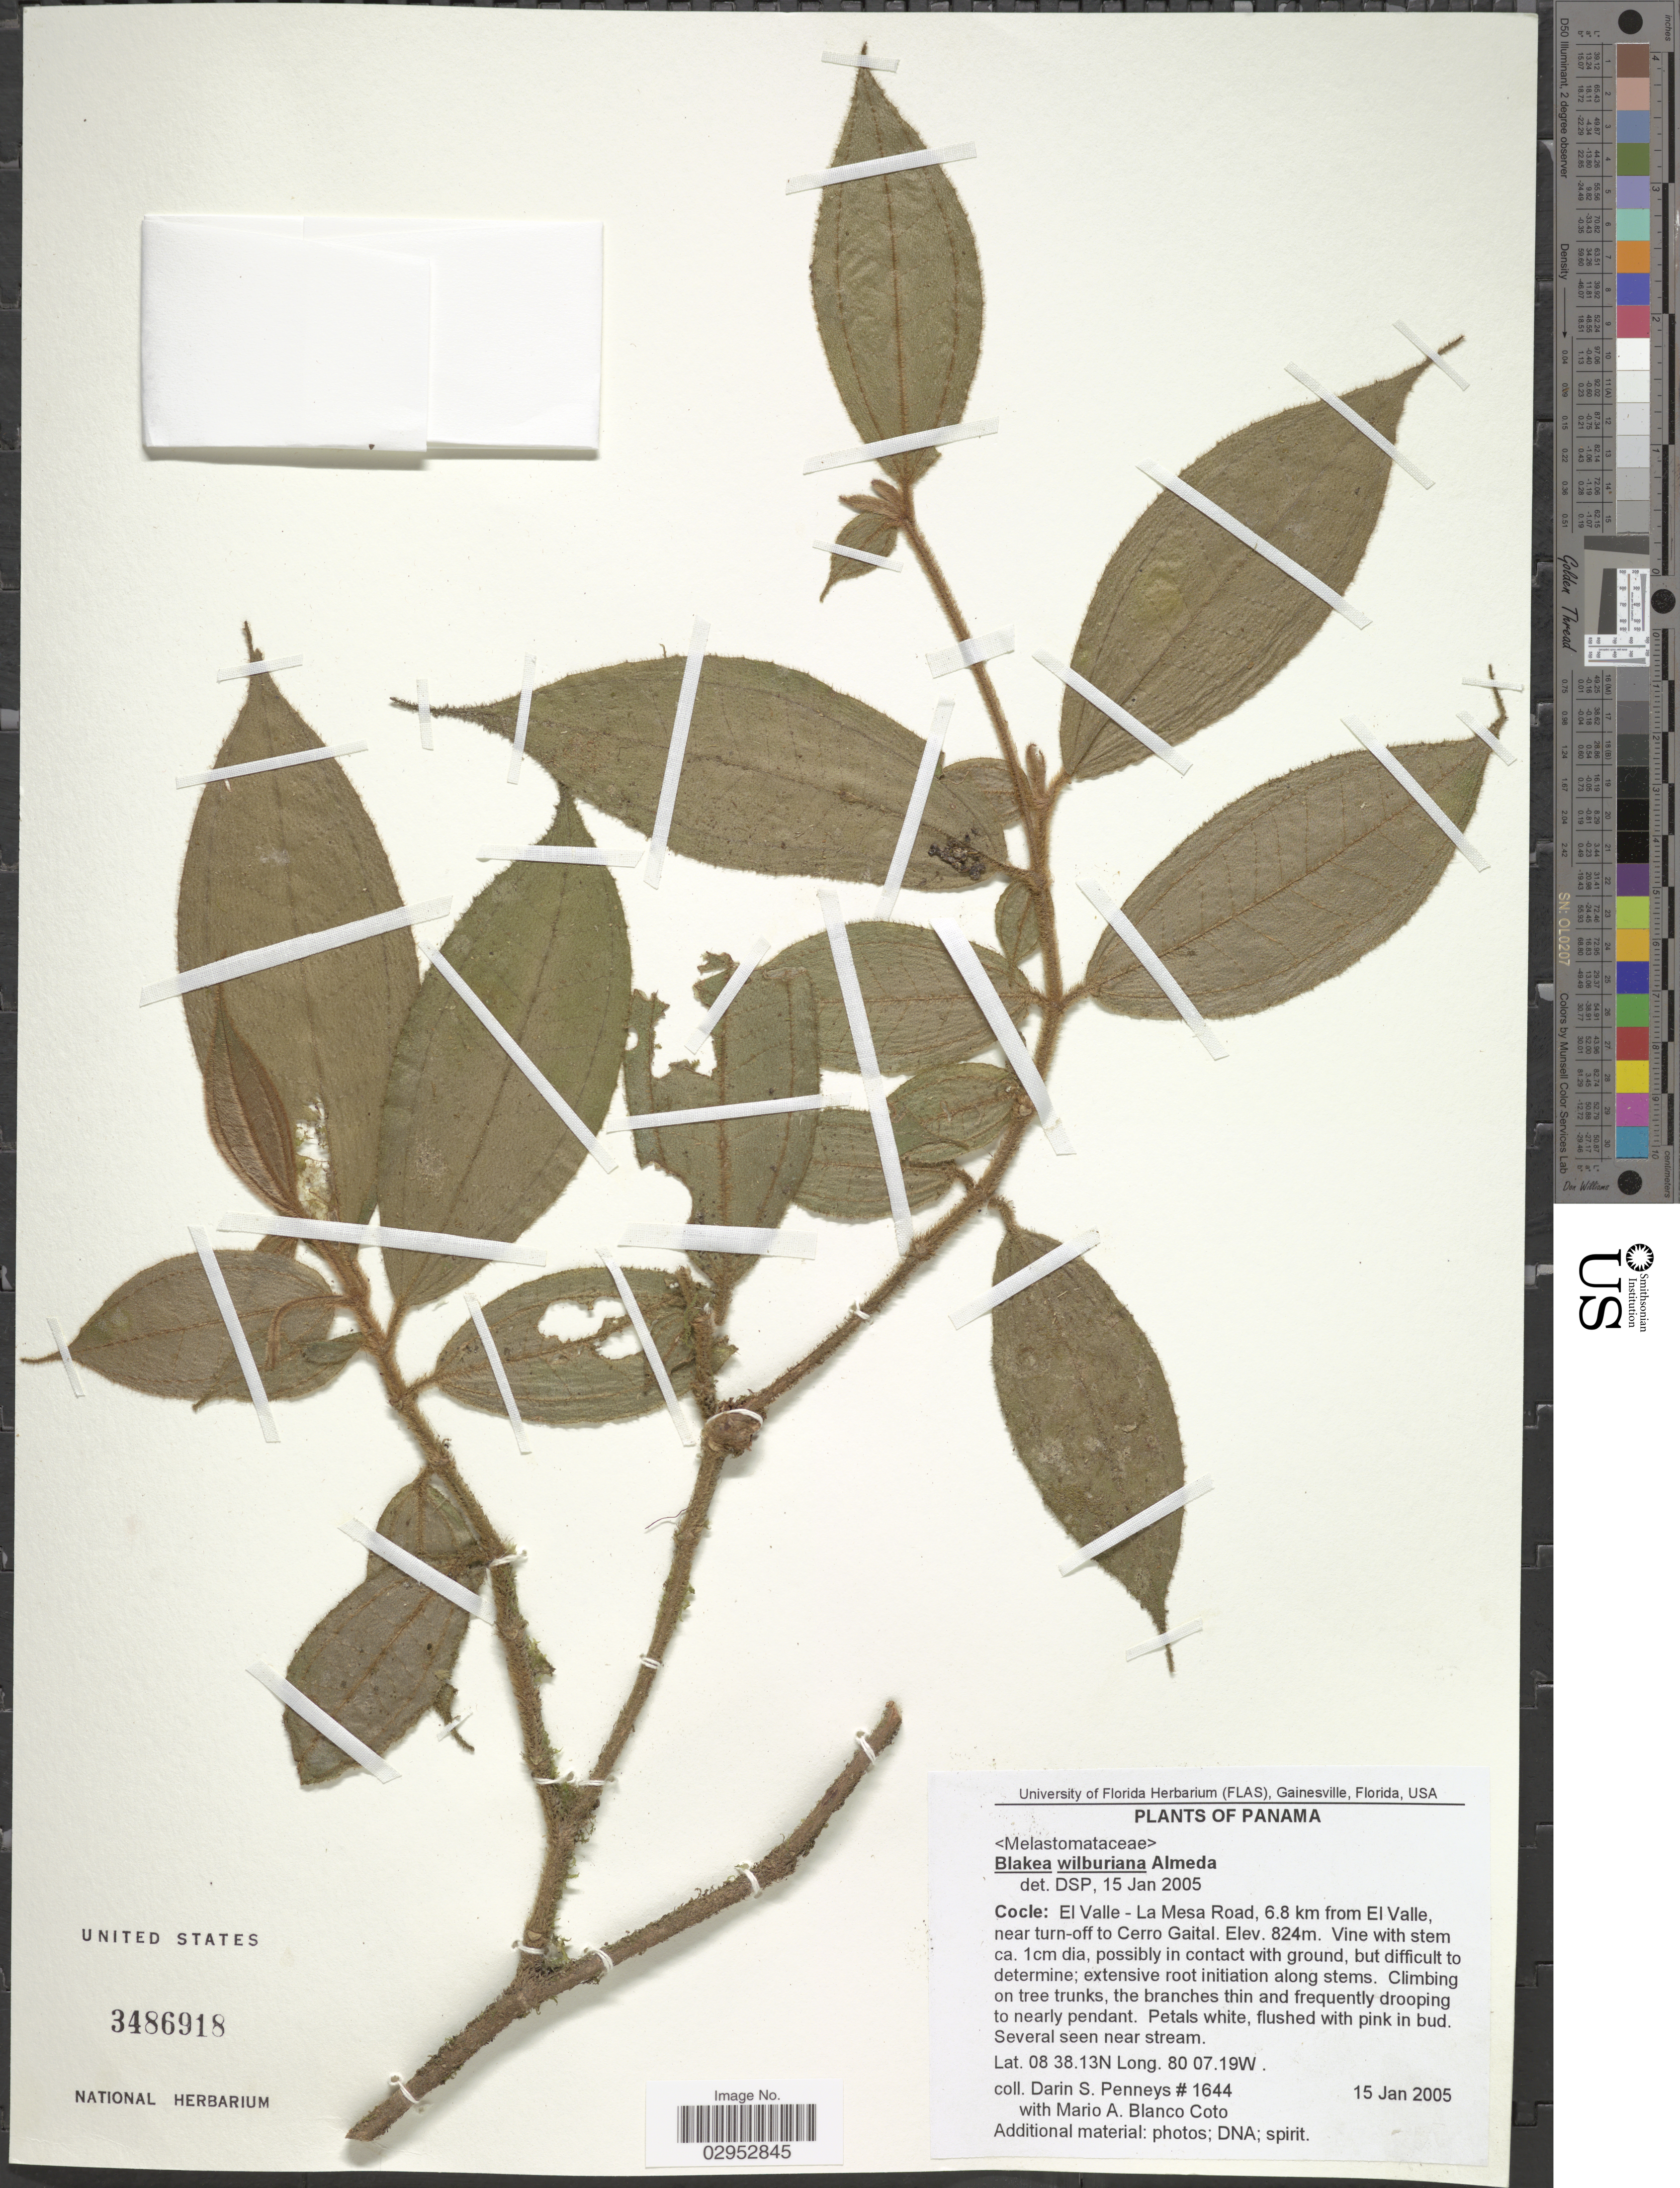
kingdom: Plantae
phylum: Tracheophyta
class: Magnoliopsida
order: Myrtales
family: Melastomataceae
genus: Blakea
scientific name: Blakea wilburiana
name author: Almeda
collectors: D. S. Penneys & M. Blanco Coto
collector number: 1644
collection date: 2005-01-15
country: Panama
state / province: Coclé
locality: Cocle: El Valle - La Mesa Road, 6.8 km from El Valle, near turn-off to Cerro Gaital.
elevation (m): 824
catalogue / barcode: US 3486918